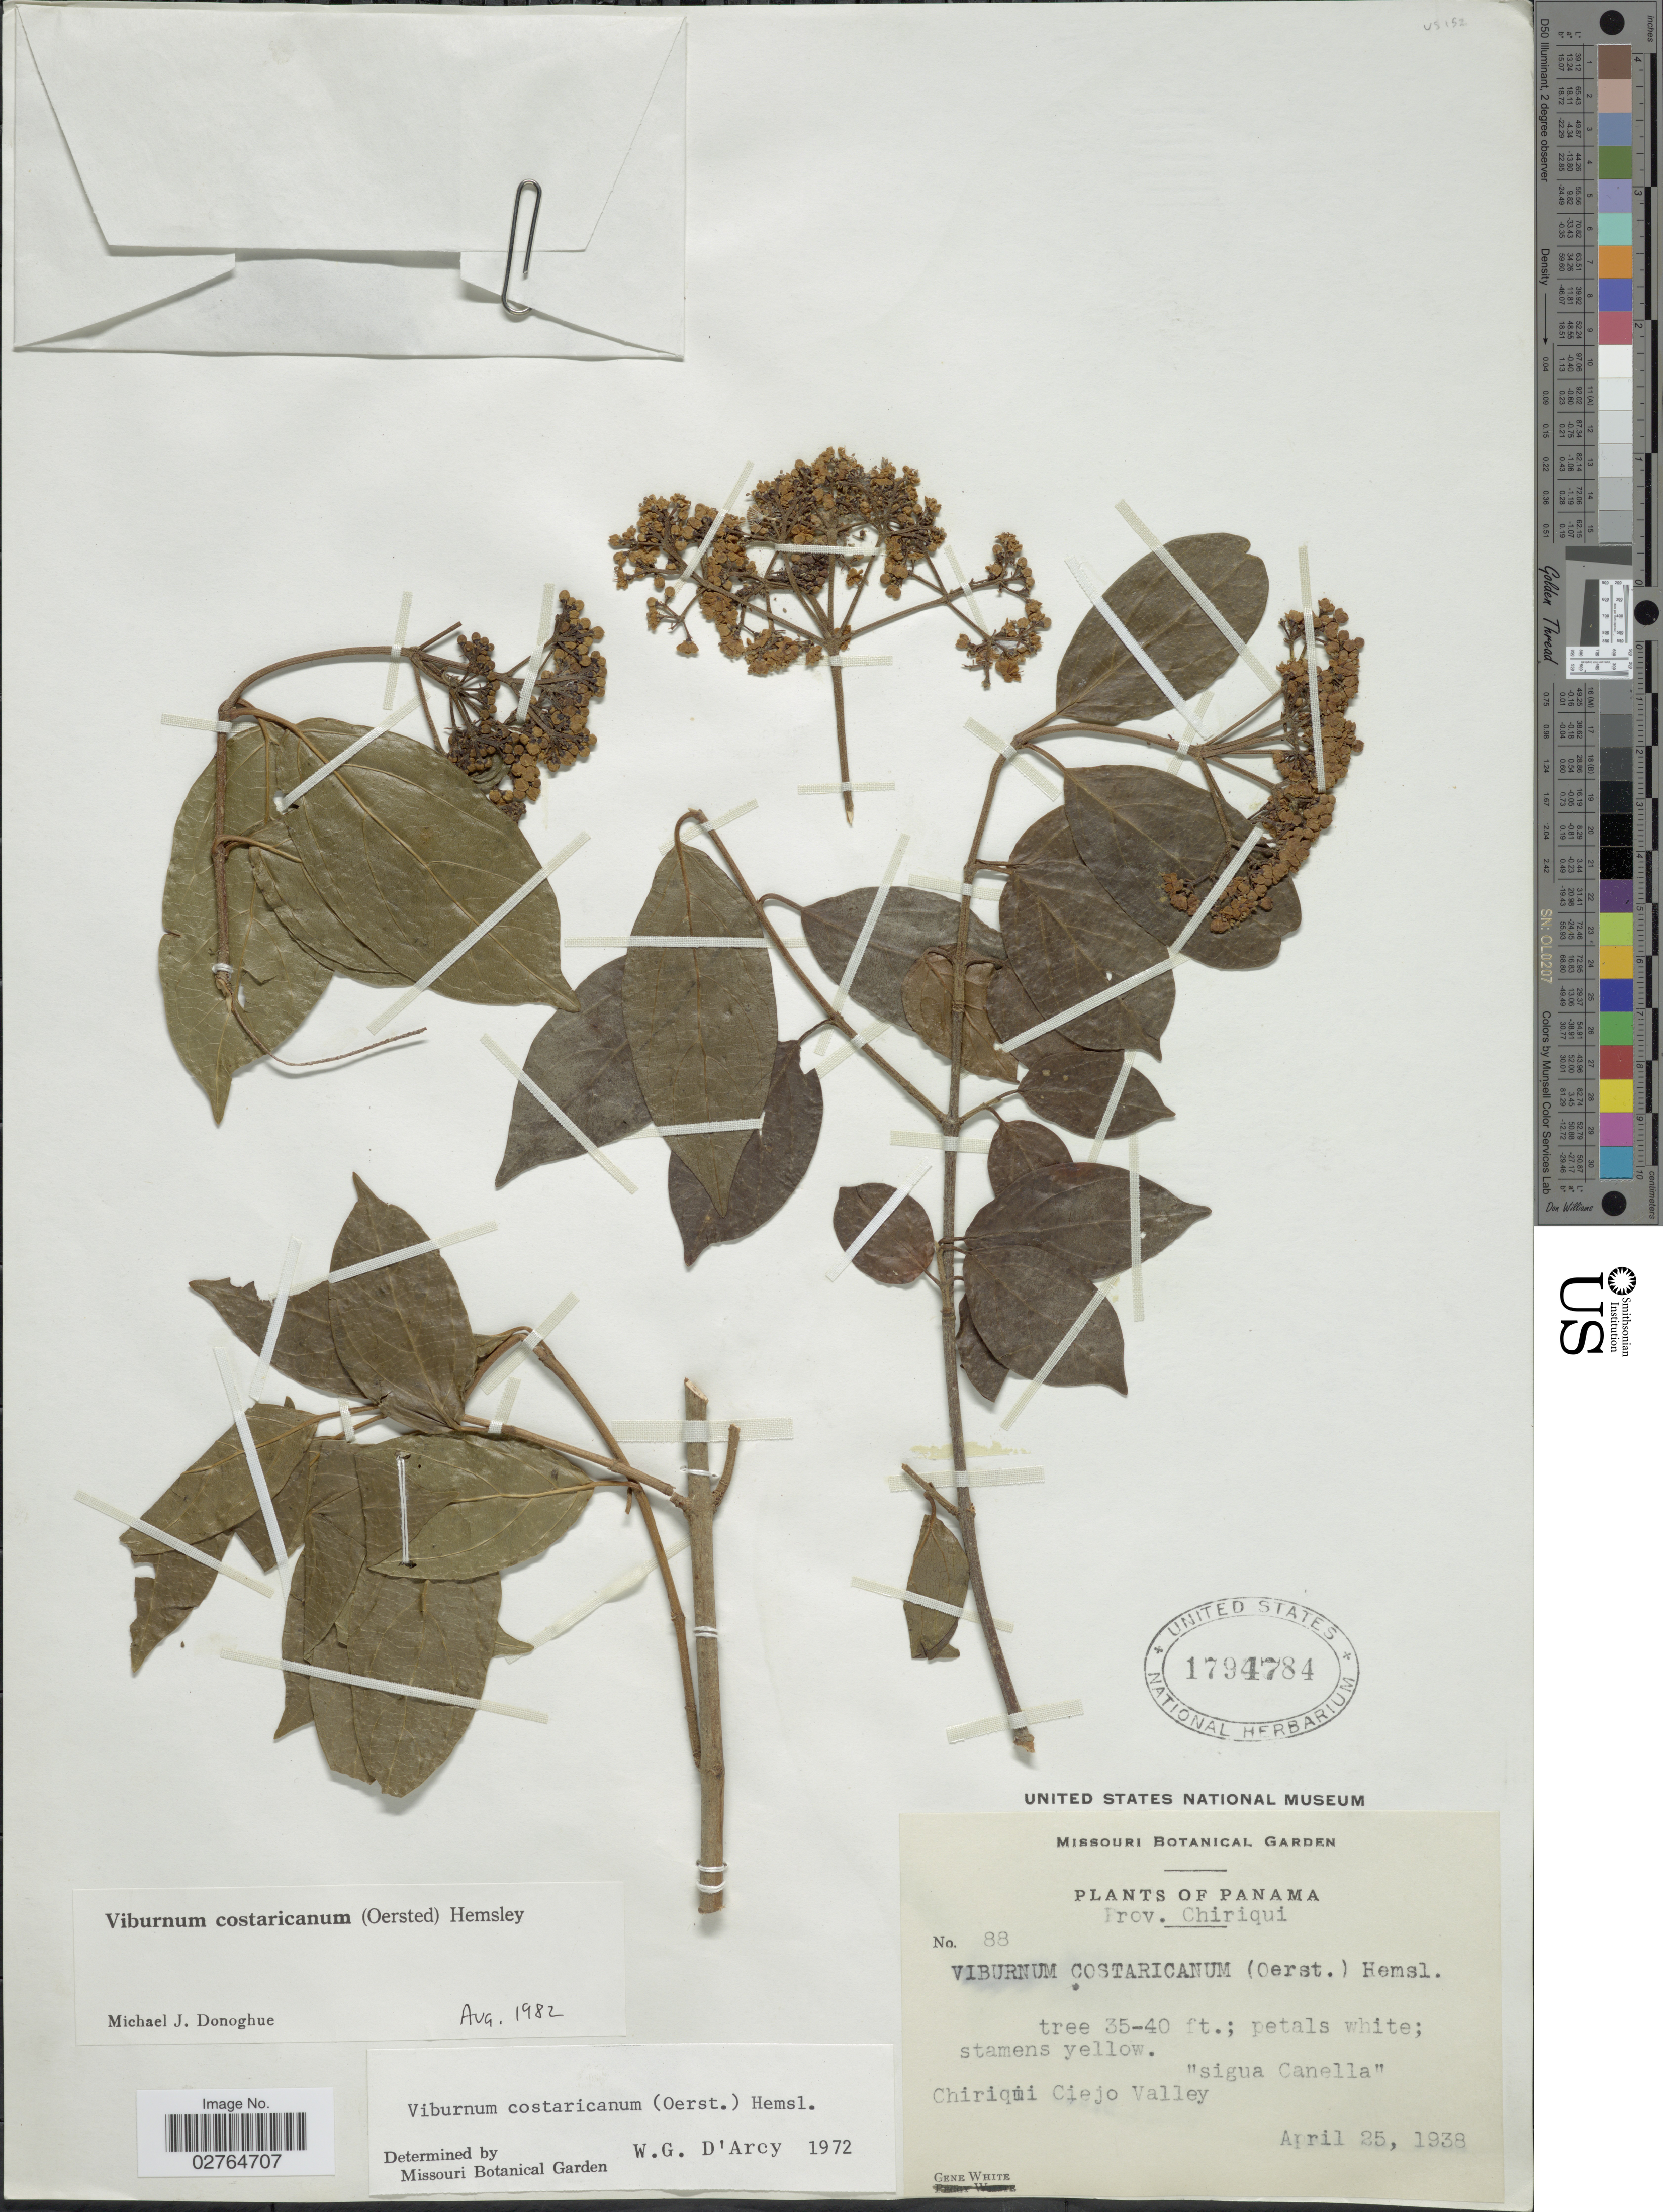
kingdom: Plantae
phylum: Tracheophyta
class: Magnoliopsida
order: Dipsacales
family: Viburnaceae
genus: Viburnum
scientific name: Viburnum costaricanum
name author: (Oerst.) Hemsl.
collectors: G. White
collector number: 88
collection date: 1938-04-25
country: Panama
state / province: Chiriqui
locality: Chiriqui Ciejo Valley.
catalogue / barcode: US 1794784